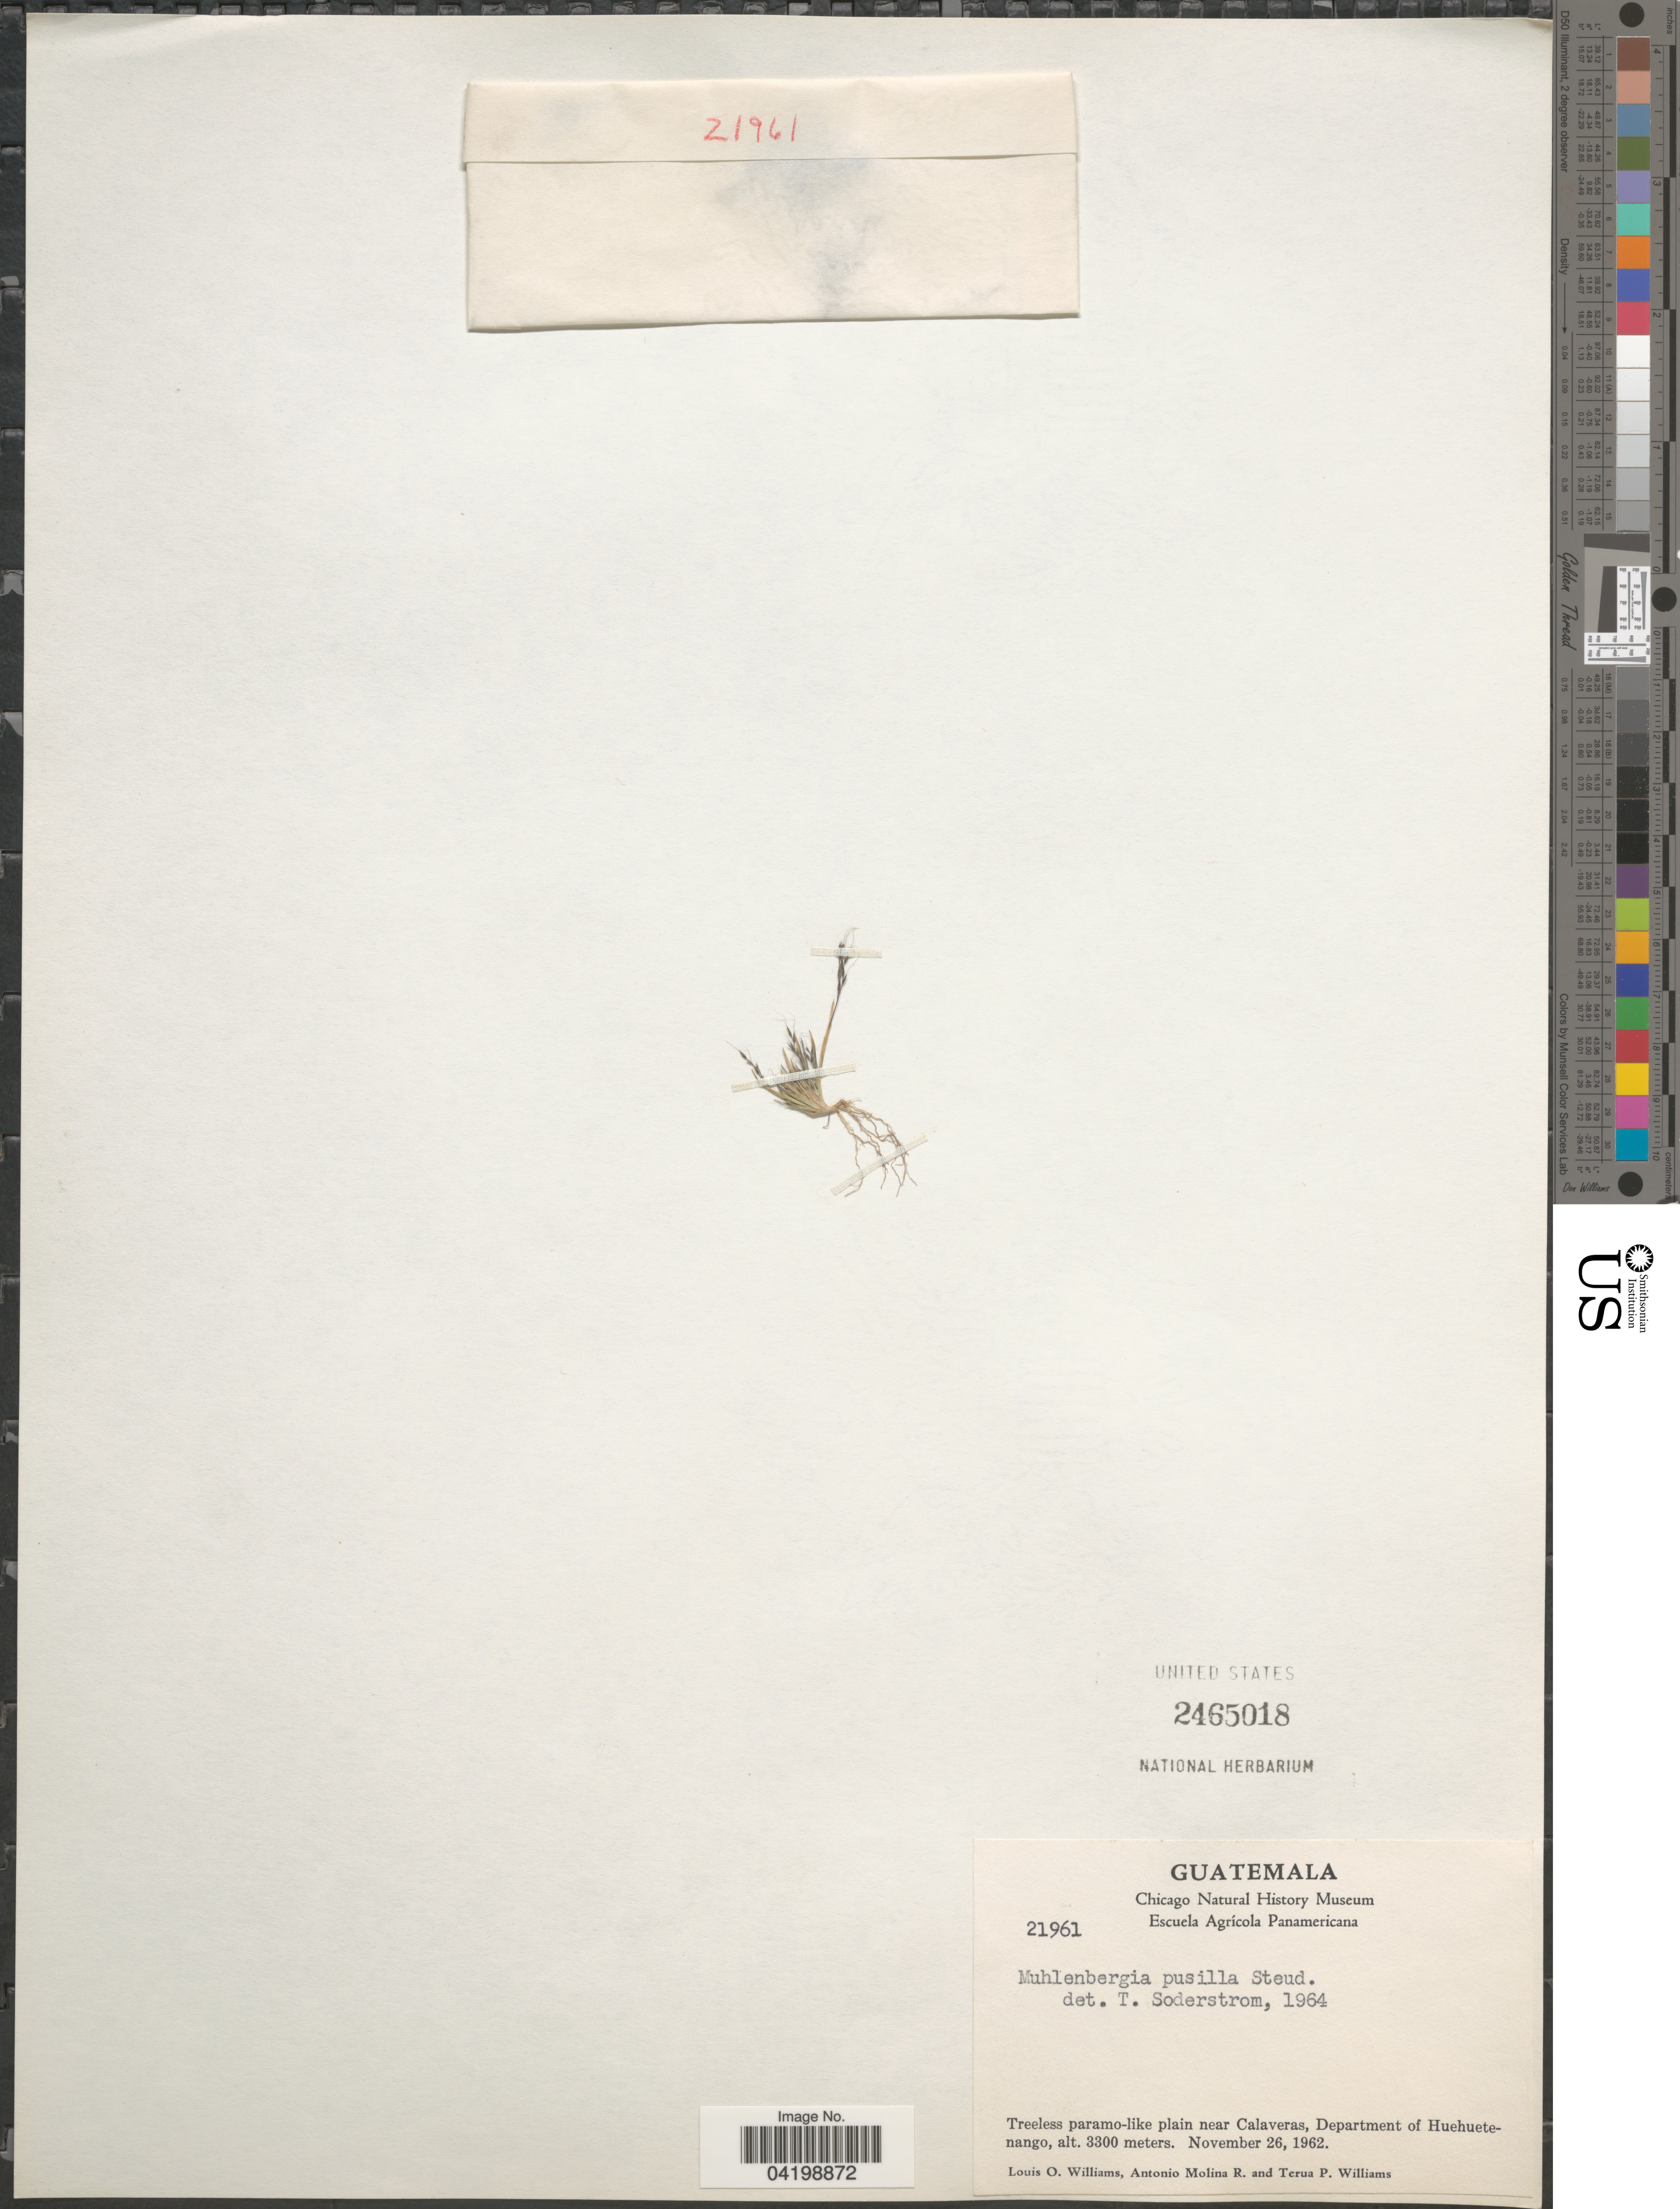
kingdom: Plantae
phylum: Tracheophyta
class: Liliopsida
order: Poales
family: Poaceae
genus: Muhlenbergia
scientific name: Muhlenbergia peruviana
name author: (P. Beauv.) Steud.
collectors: L. O. Williams, A. Molina R. & T. P. Williams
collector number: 21961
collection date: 1962-11-26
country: Guatemala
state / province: Huehuetenango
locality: Treeless paramo-like plain near Calaveras, Department of Huehuetenango.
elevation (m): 3300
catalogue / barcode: US 2465018